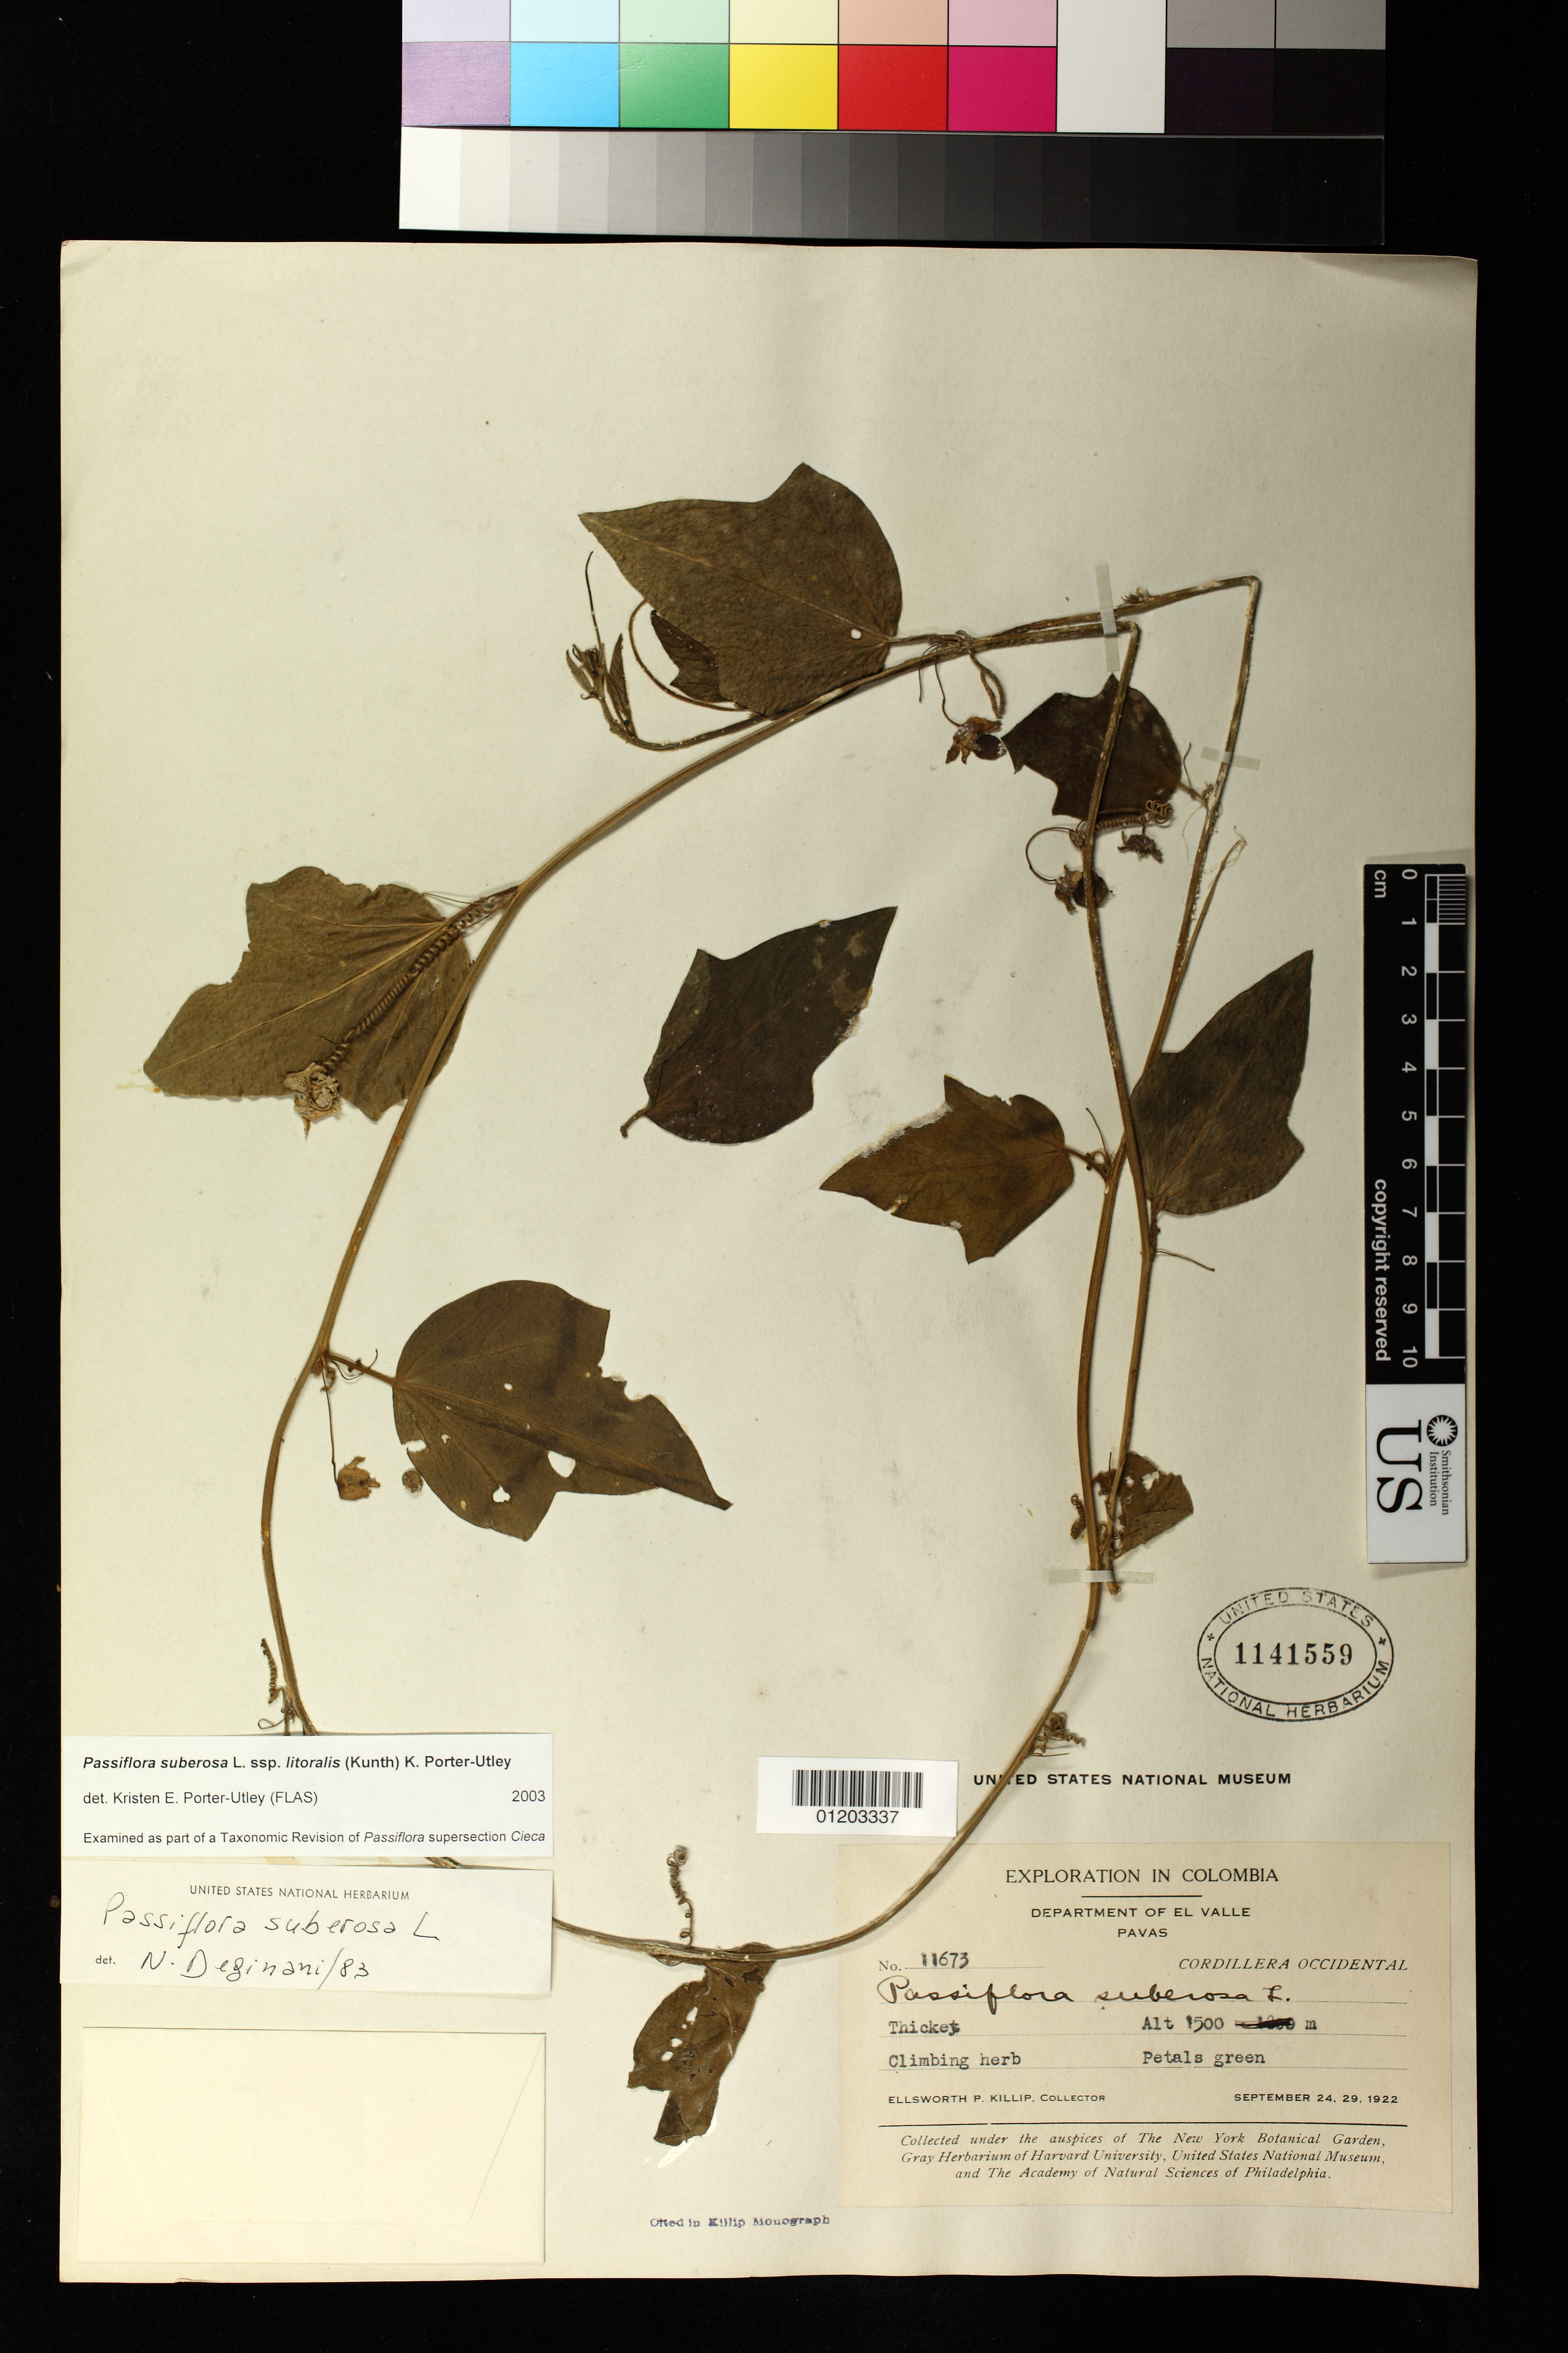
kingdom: Plantae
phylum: Tracheophyta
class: Magnoliopsida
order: Malpighiales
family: Passifloraceae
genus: Passiflora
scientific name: Passiflora suberosa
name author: L.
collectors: E. P. Killip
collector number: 11673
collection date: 1922-09-24,1922-09-29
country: Colombia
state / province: Valle del Cauca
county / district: Pavas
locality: Cordillera Occidental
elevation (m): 1500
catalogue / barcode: US 1141559